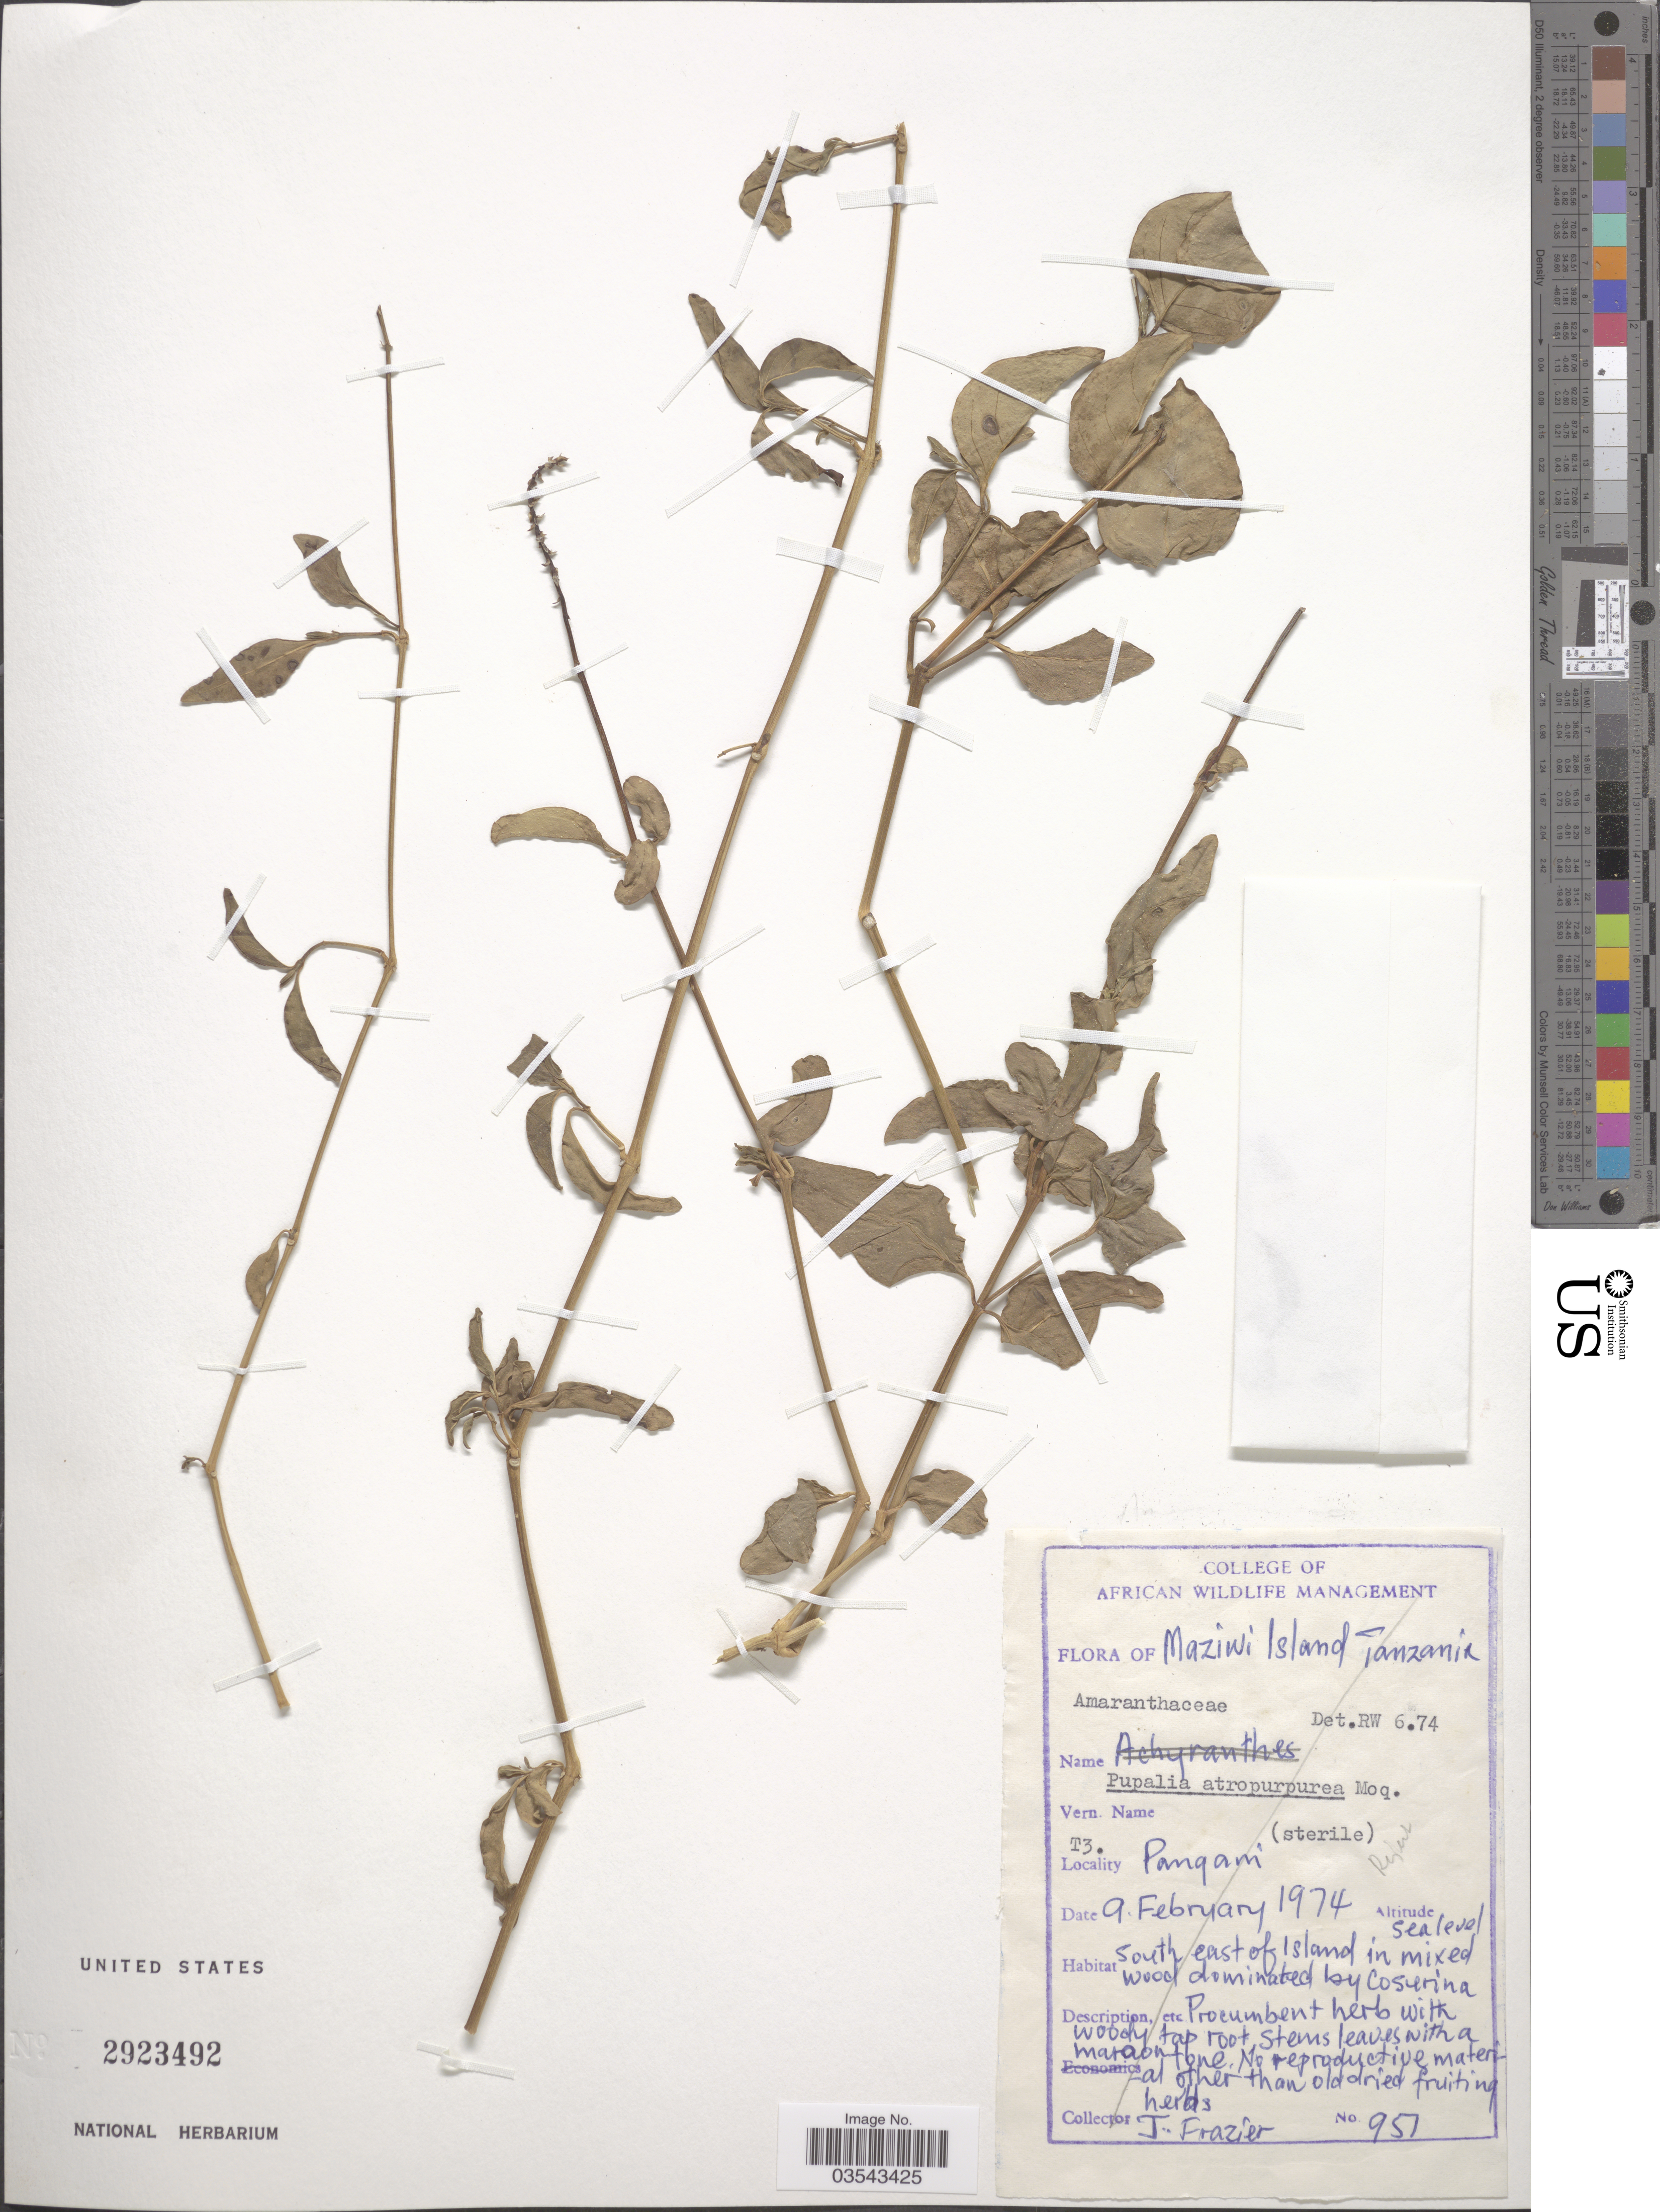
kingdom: Plantae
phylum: Tracheophyta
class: Magnoliopsida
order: Caryophyllales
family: Amaranthaceae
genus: Pupalia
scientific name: Pupalia atropurpurea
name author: (Lam.) Moq.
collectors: J. Frazier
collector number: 951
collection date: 1974-02-09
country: Tanzania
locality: Maziwi Island. T3. Pangani.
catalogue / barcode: US 2923492